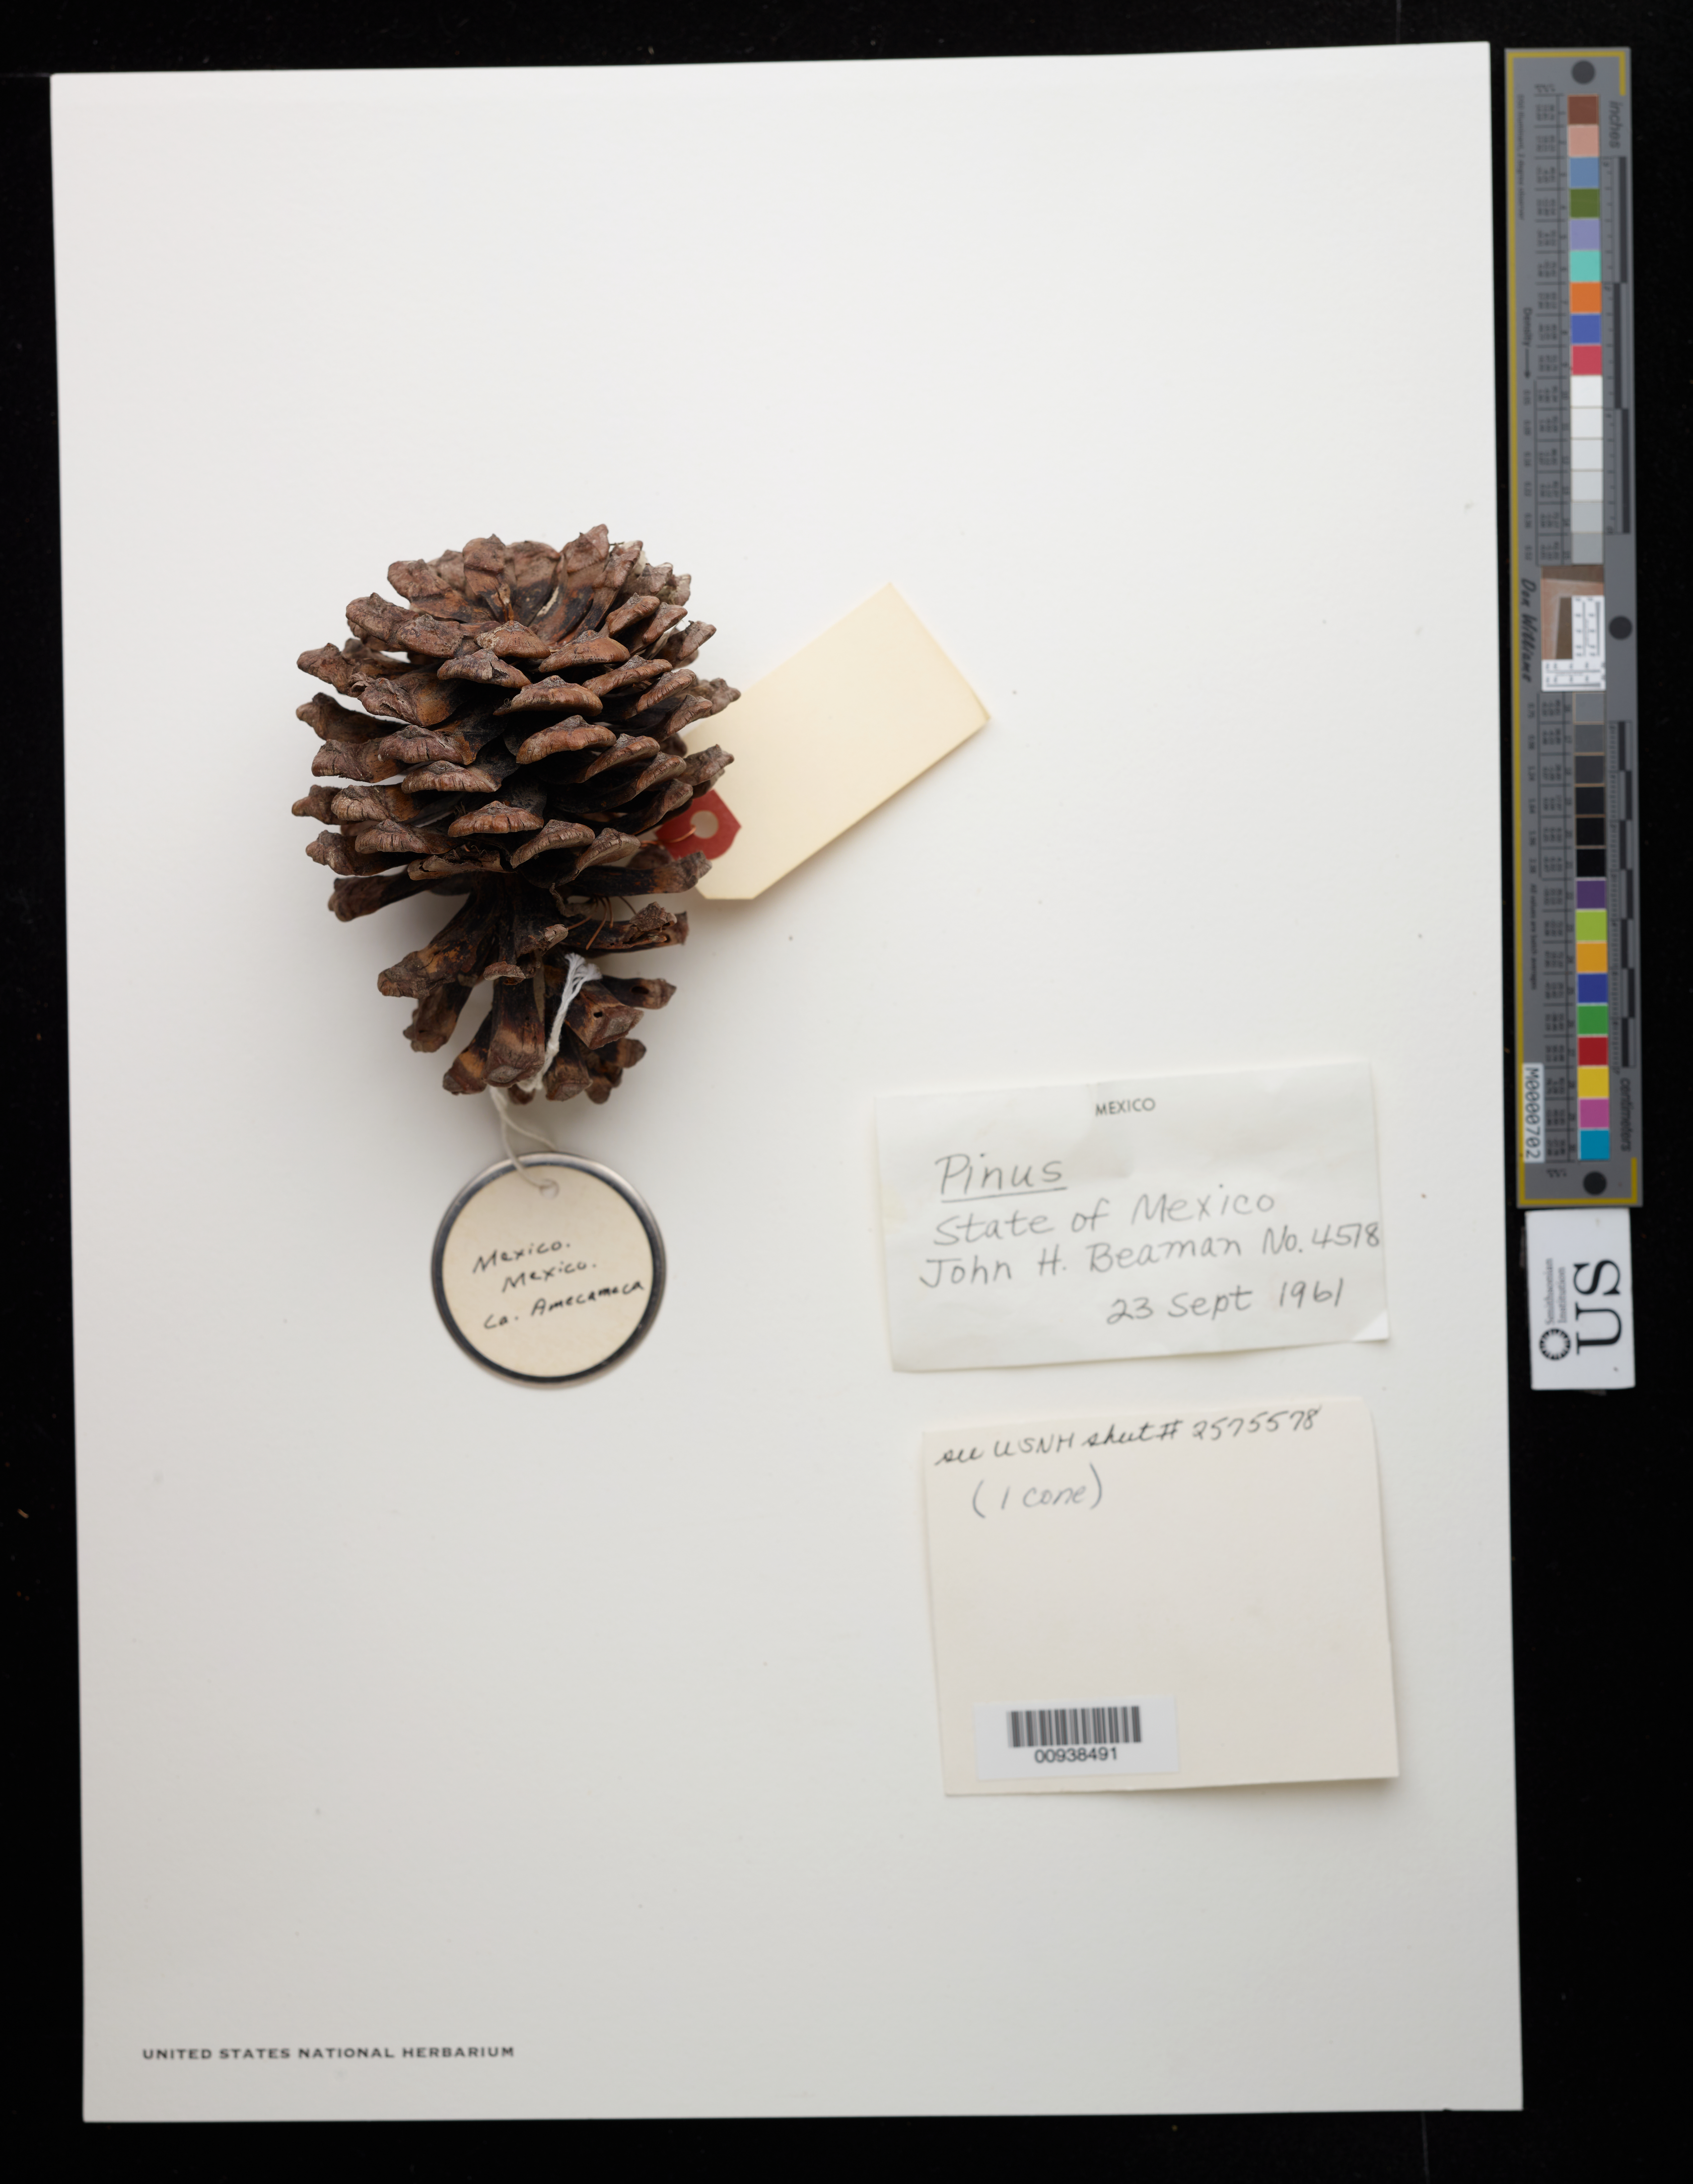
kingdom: Plantae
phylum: Tracheophyta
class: Pinopsida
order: Pinales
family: Pinaceae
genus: Pinus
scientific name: Pinus sp.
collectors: J. H. Beaman & J. Andrésen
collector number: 4518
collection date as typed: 23 Sep 1961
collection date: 1961-09-23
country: Mexico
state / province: México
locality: Ca. 14 kms. East of Amecameca at km. 74 on the Popocatepetl road.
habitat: In Pinus-Abies-Cupressus Forest.